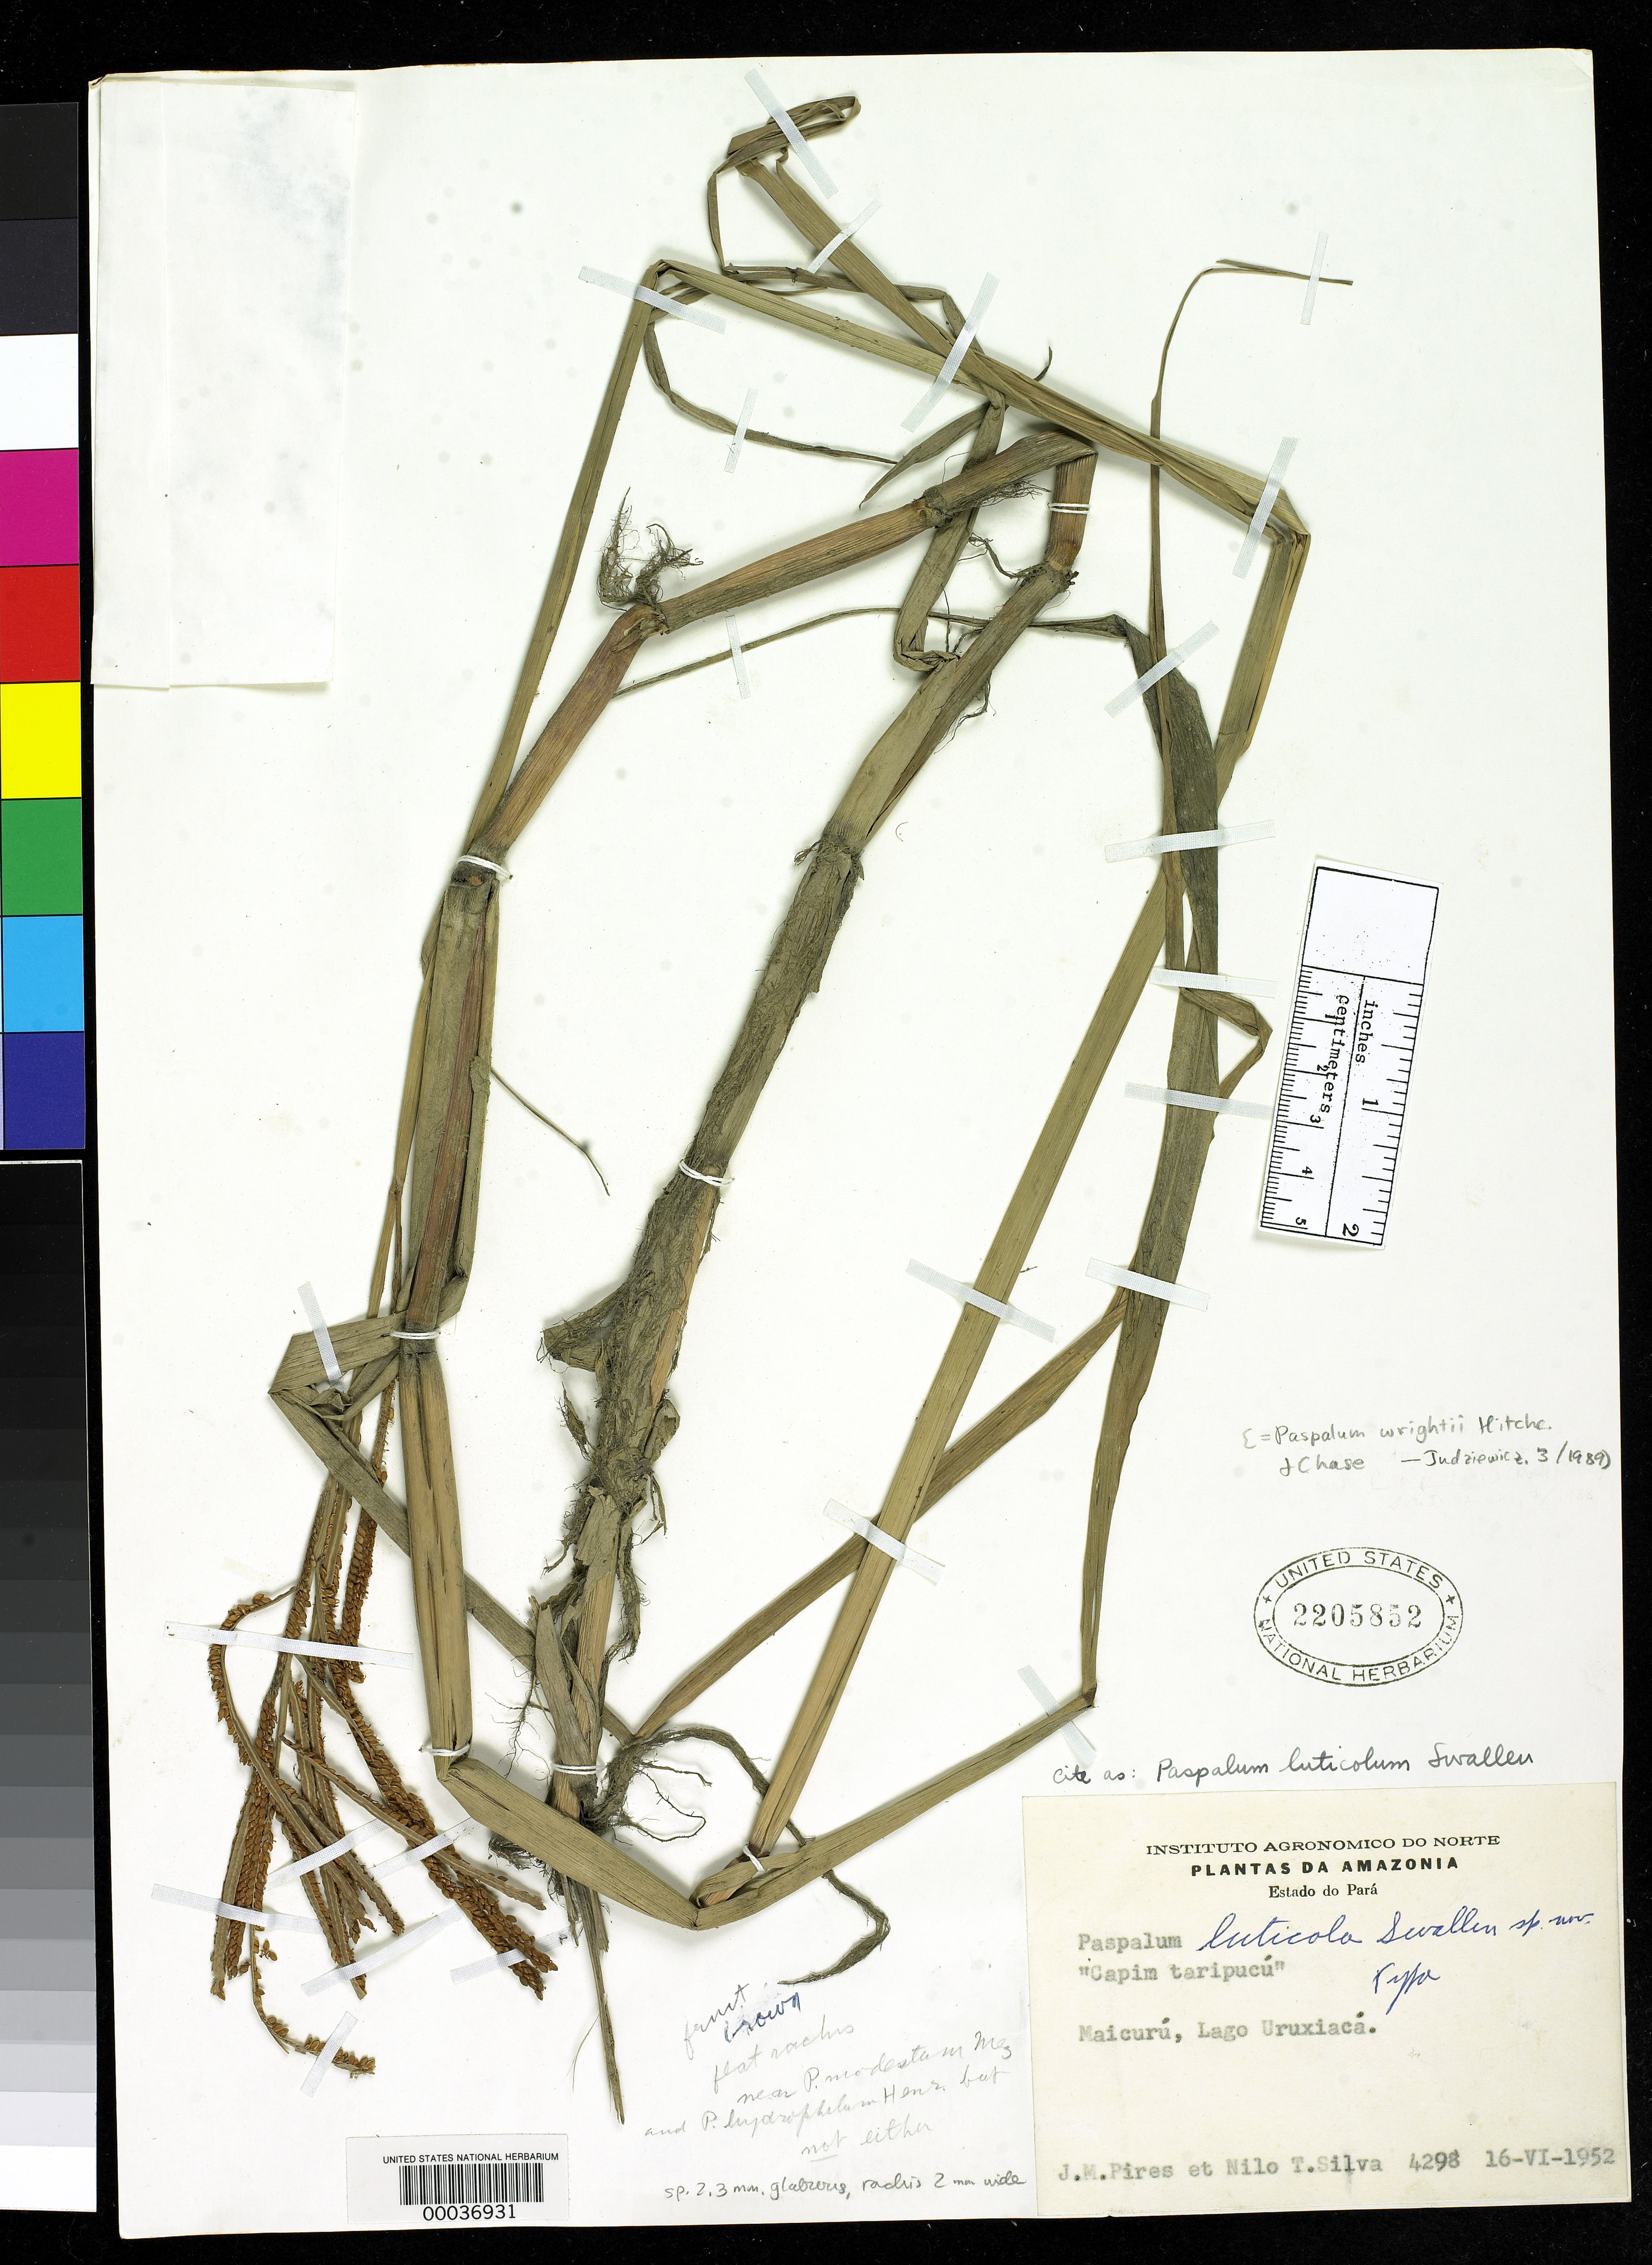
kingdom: Plantae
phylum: Tracheophyta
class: Liliopsida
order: Poales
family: Poaceae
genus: Paspalum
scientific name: Paspalum luticola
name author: Swallen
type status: Holotype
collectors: J. M. Pires & N. T. Silva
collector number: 4298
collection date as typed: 16 Jun 1952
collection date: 1952-06-16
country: Brazil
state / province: Pará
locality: Lago Uruxiaca, Maicuru.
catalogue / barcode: US 2205852